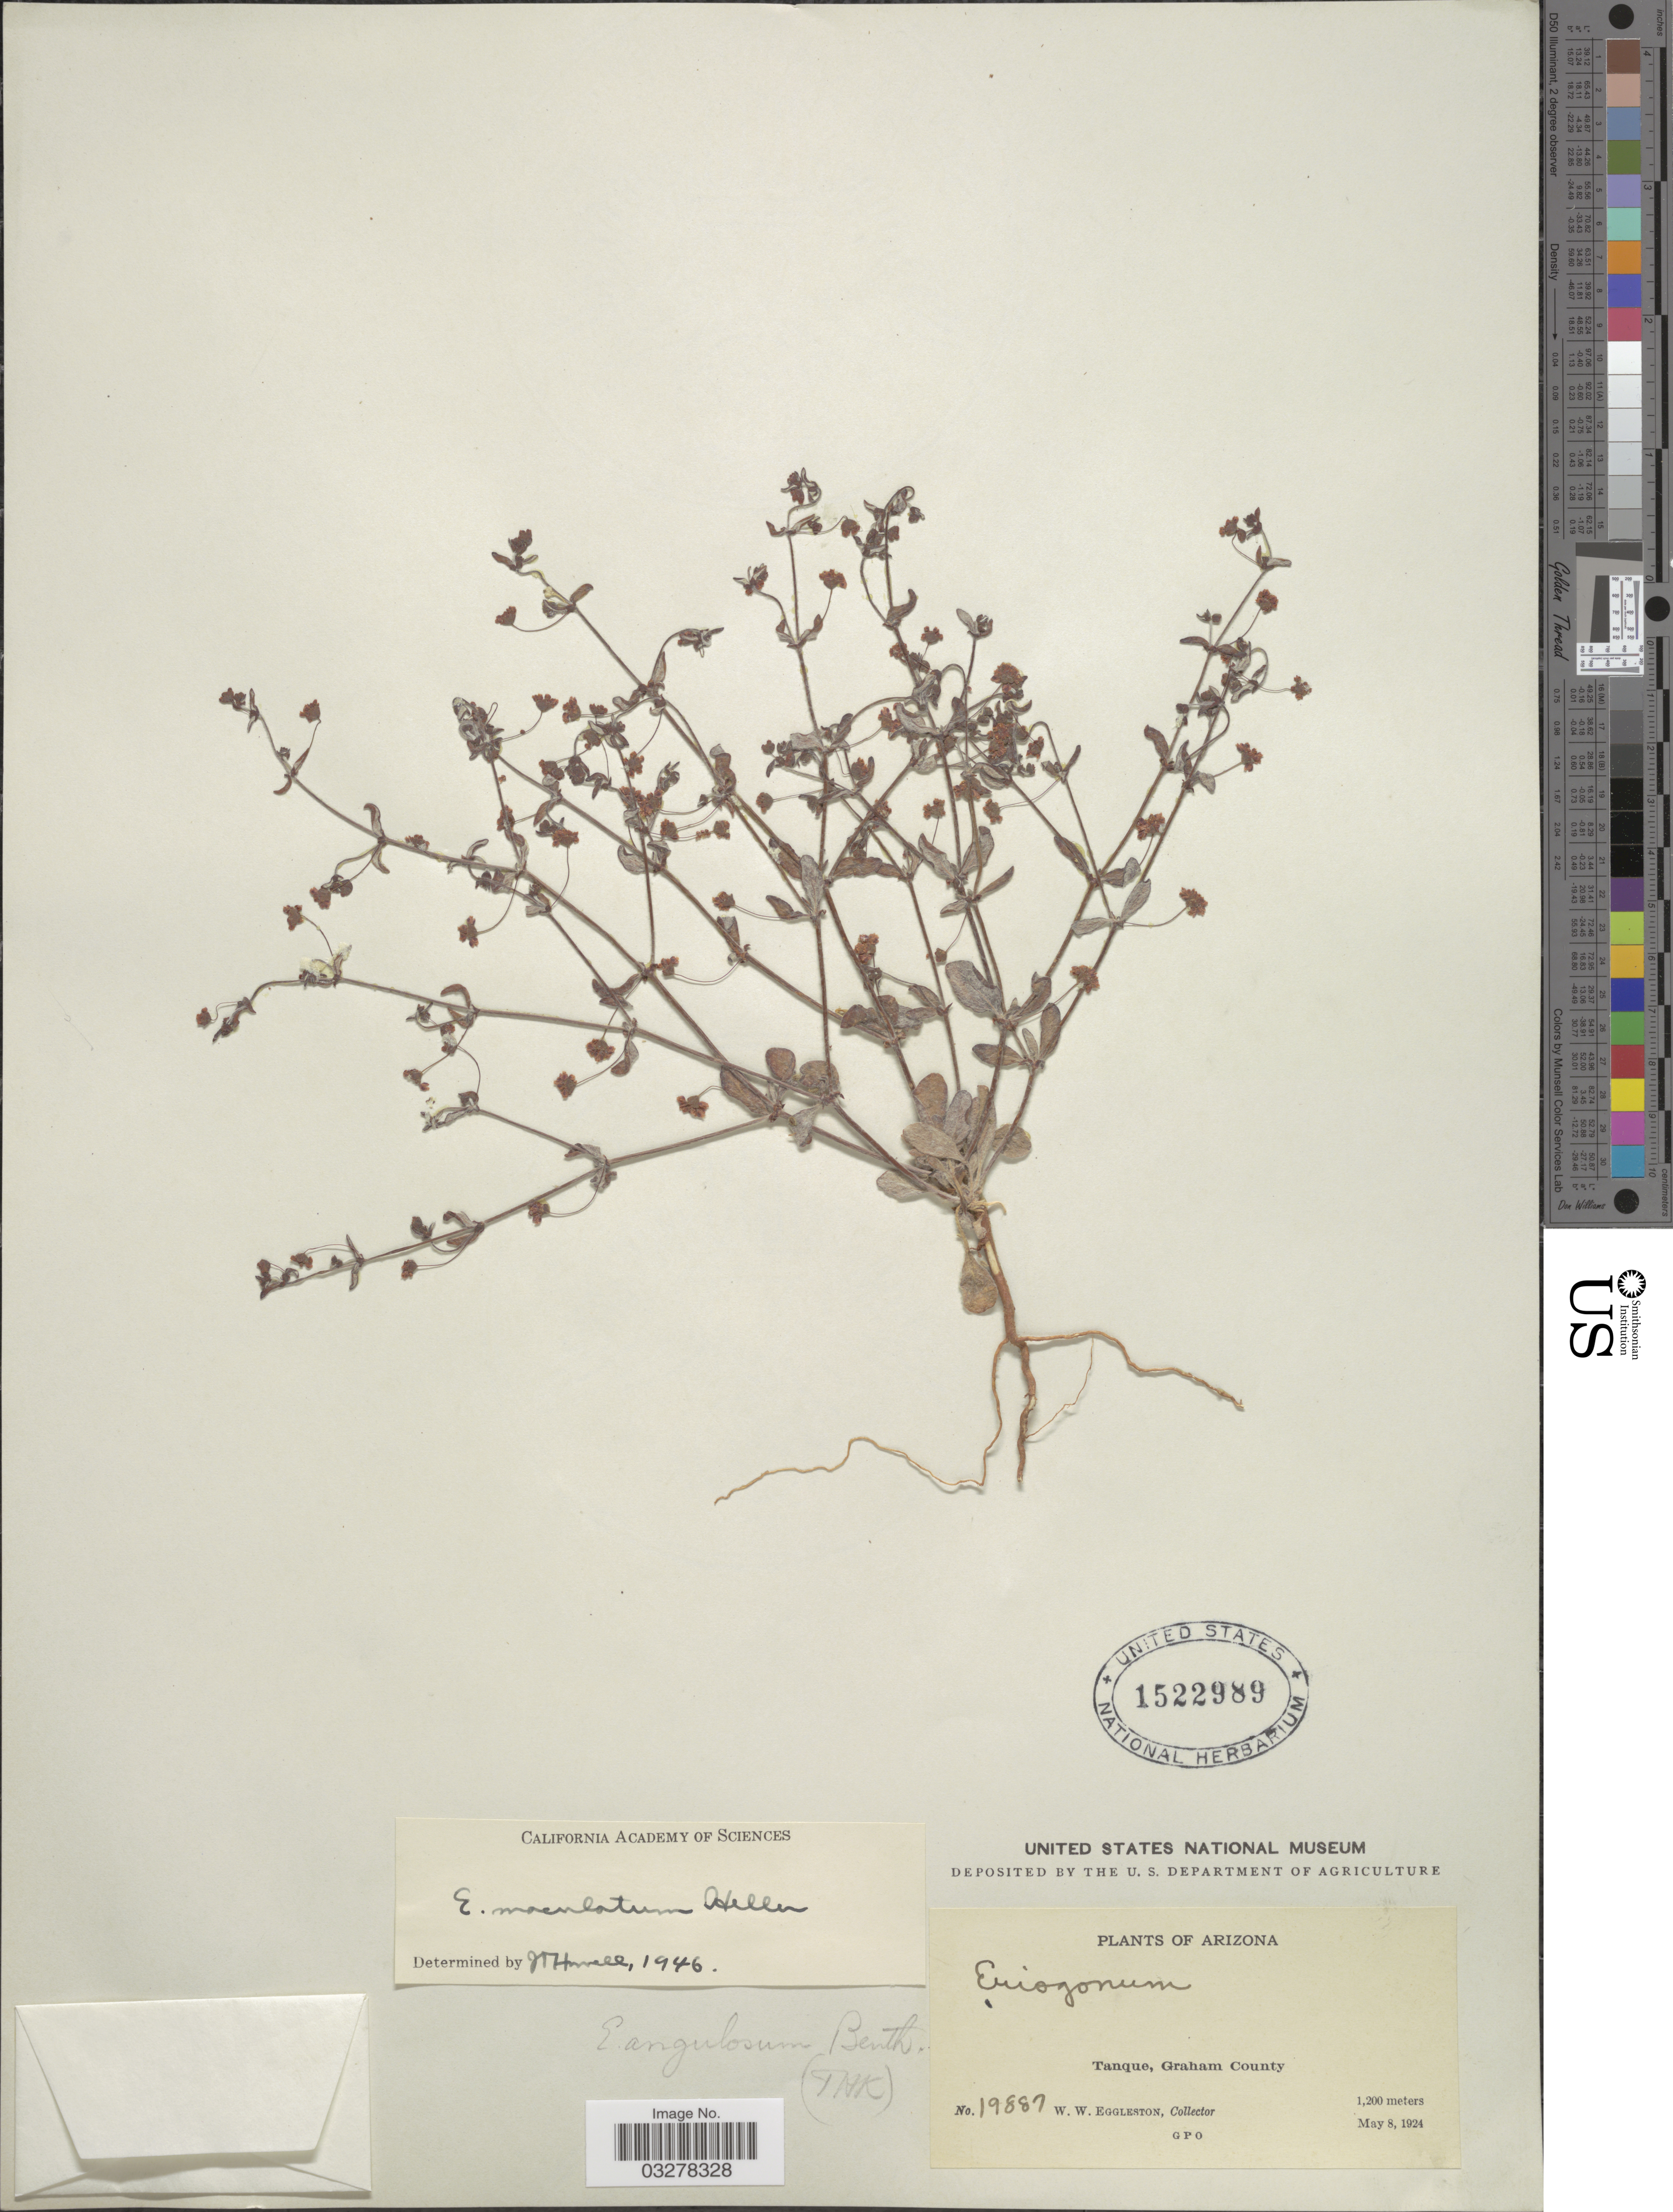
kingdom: Plantae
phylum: Tracheophyta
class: Magnoliopsida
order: Caryophyllales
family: Polygonaceae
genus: Eriogonum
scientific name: Eriogonum maculatum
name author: A. Heller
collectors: W. W. Eggleston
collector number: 19887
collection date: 1924-05-08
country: United States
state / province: Arizona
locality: Tanque, Graham County.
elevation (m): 1200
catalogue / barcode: US 1522989